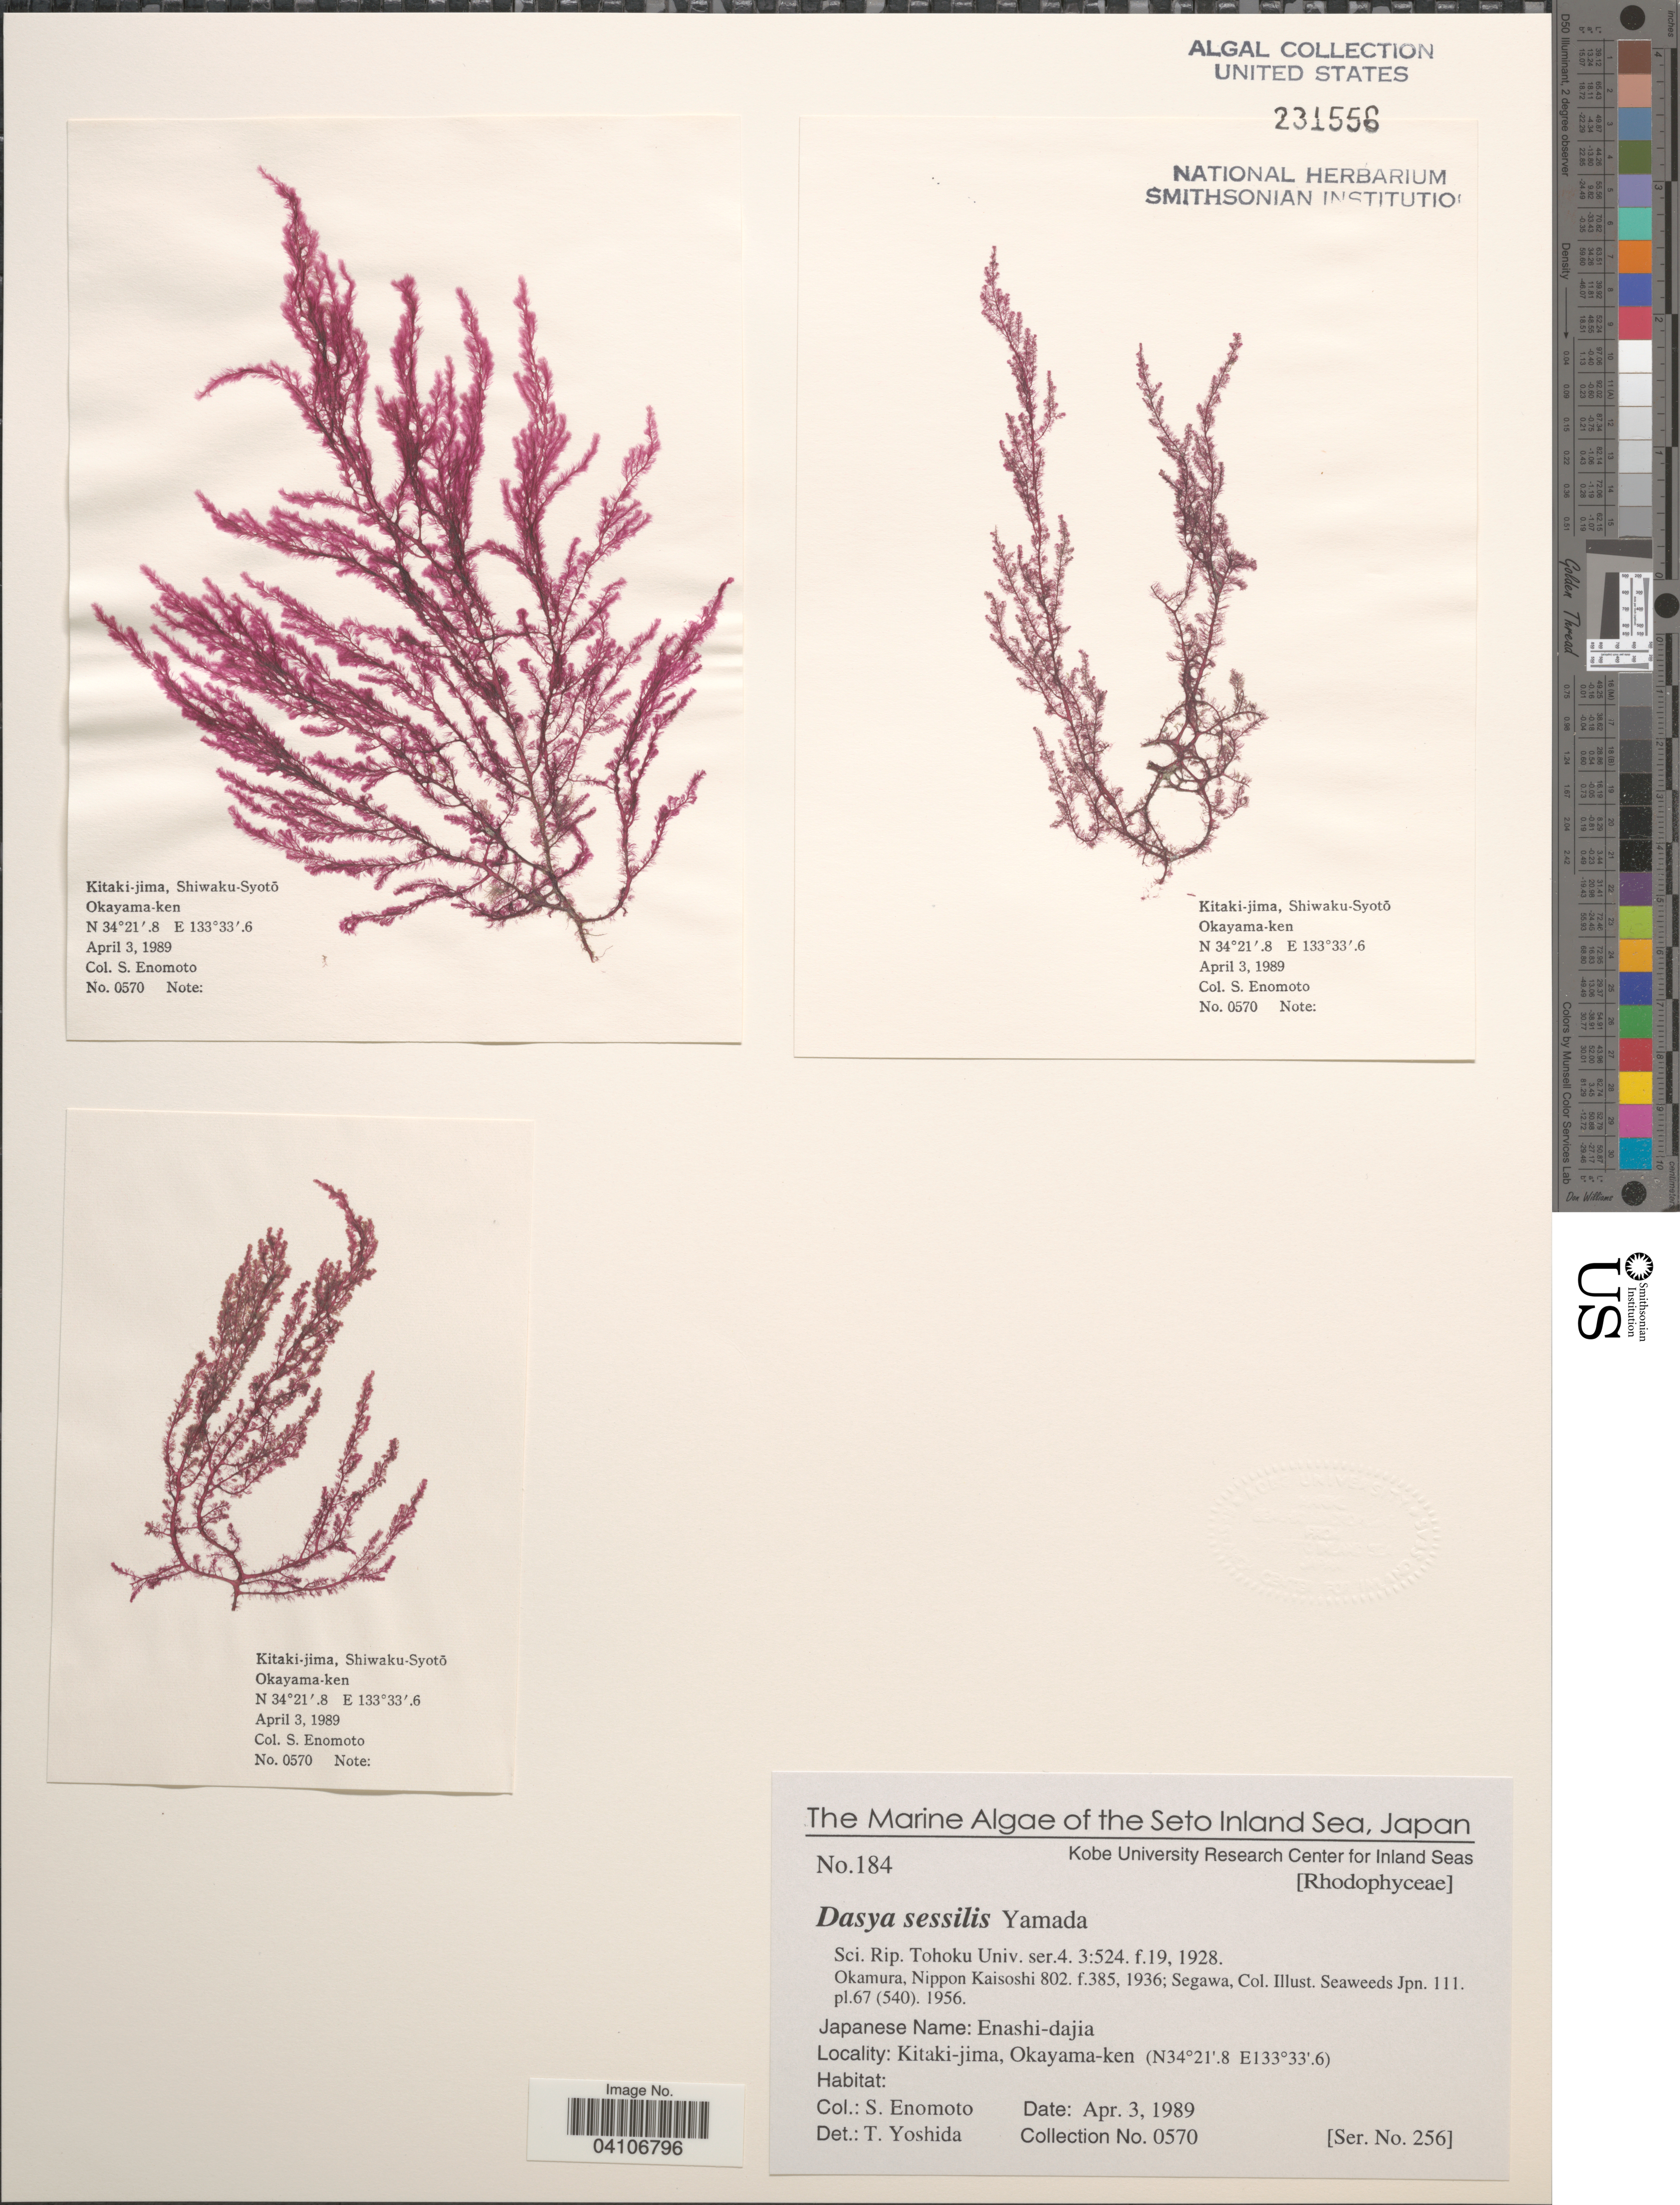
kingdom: Plantae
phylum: Rhodophyta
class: Florideophyceae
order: Ceramiales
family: Dasyaceae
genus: Dasysiphonia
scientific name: Dasysiphonia sessilis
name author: (Yamada) M.M.Cassidy et al.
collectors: S. Enomoto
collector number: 0570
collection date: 1989-04-03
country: Japan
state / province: Okayama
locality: The Seto Inland Sea. Kitaki-jima, Okayama-ken.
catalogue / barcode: US 231556